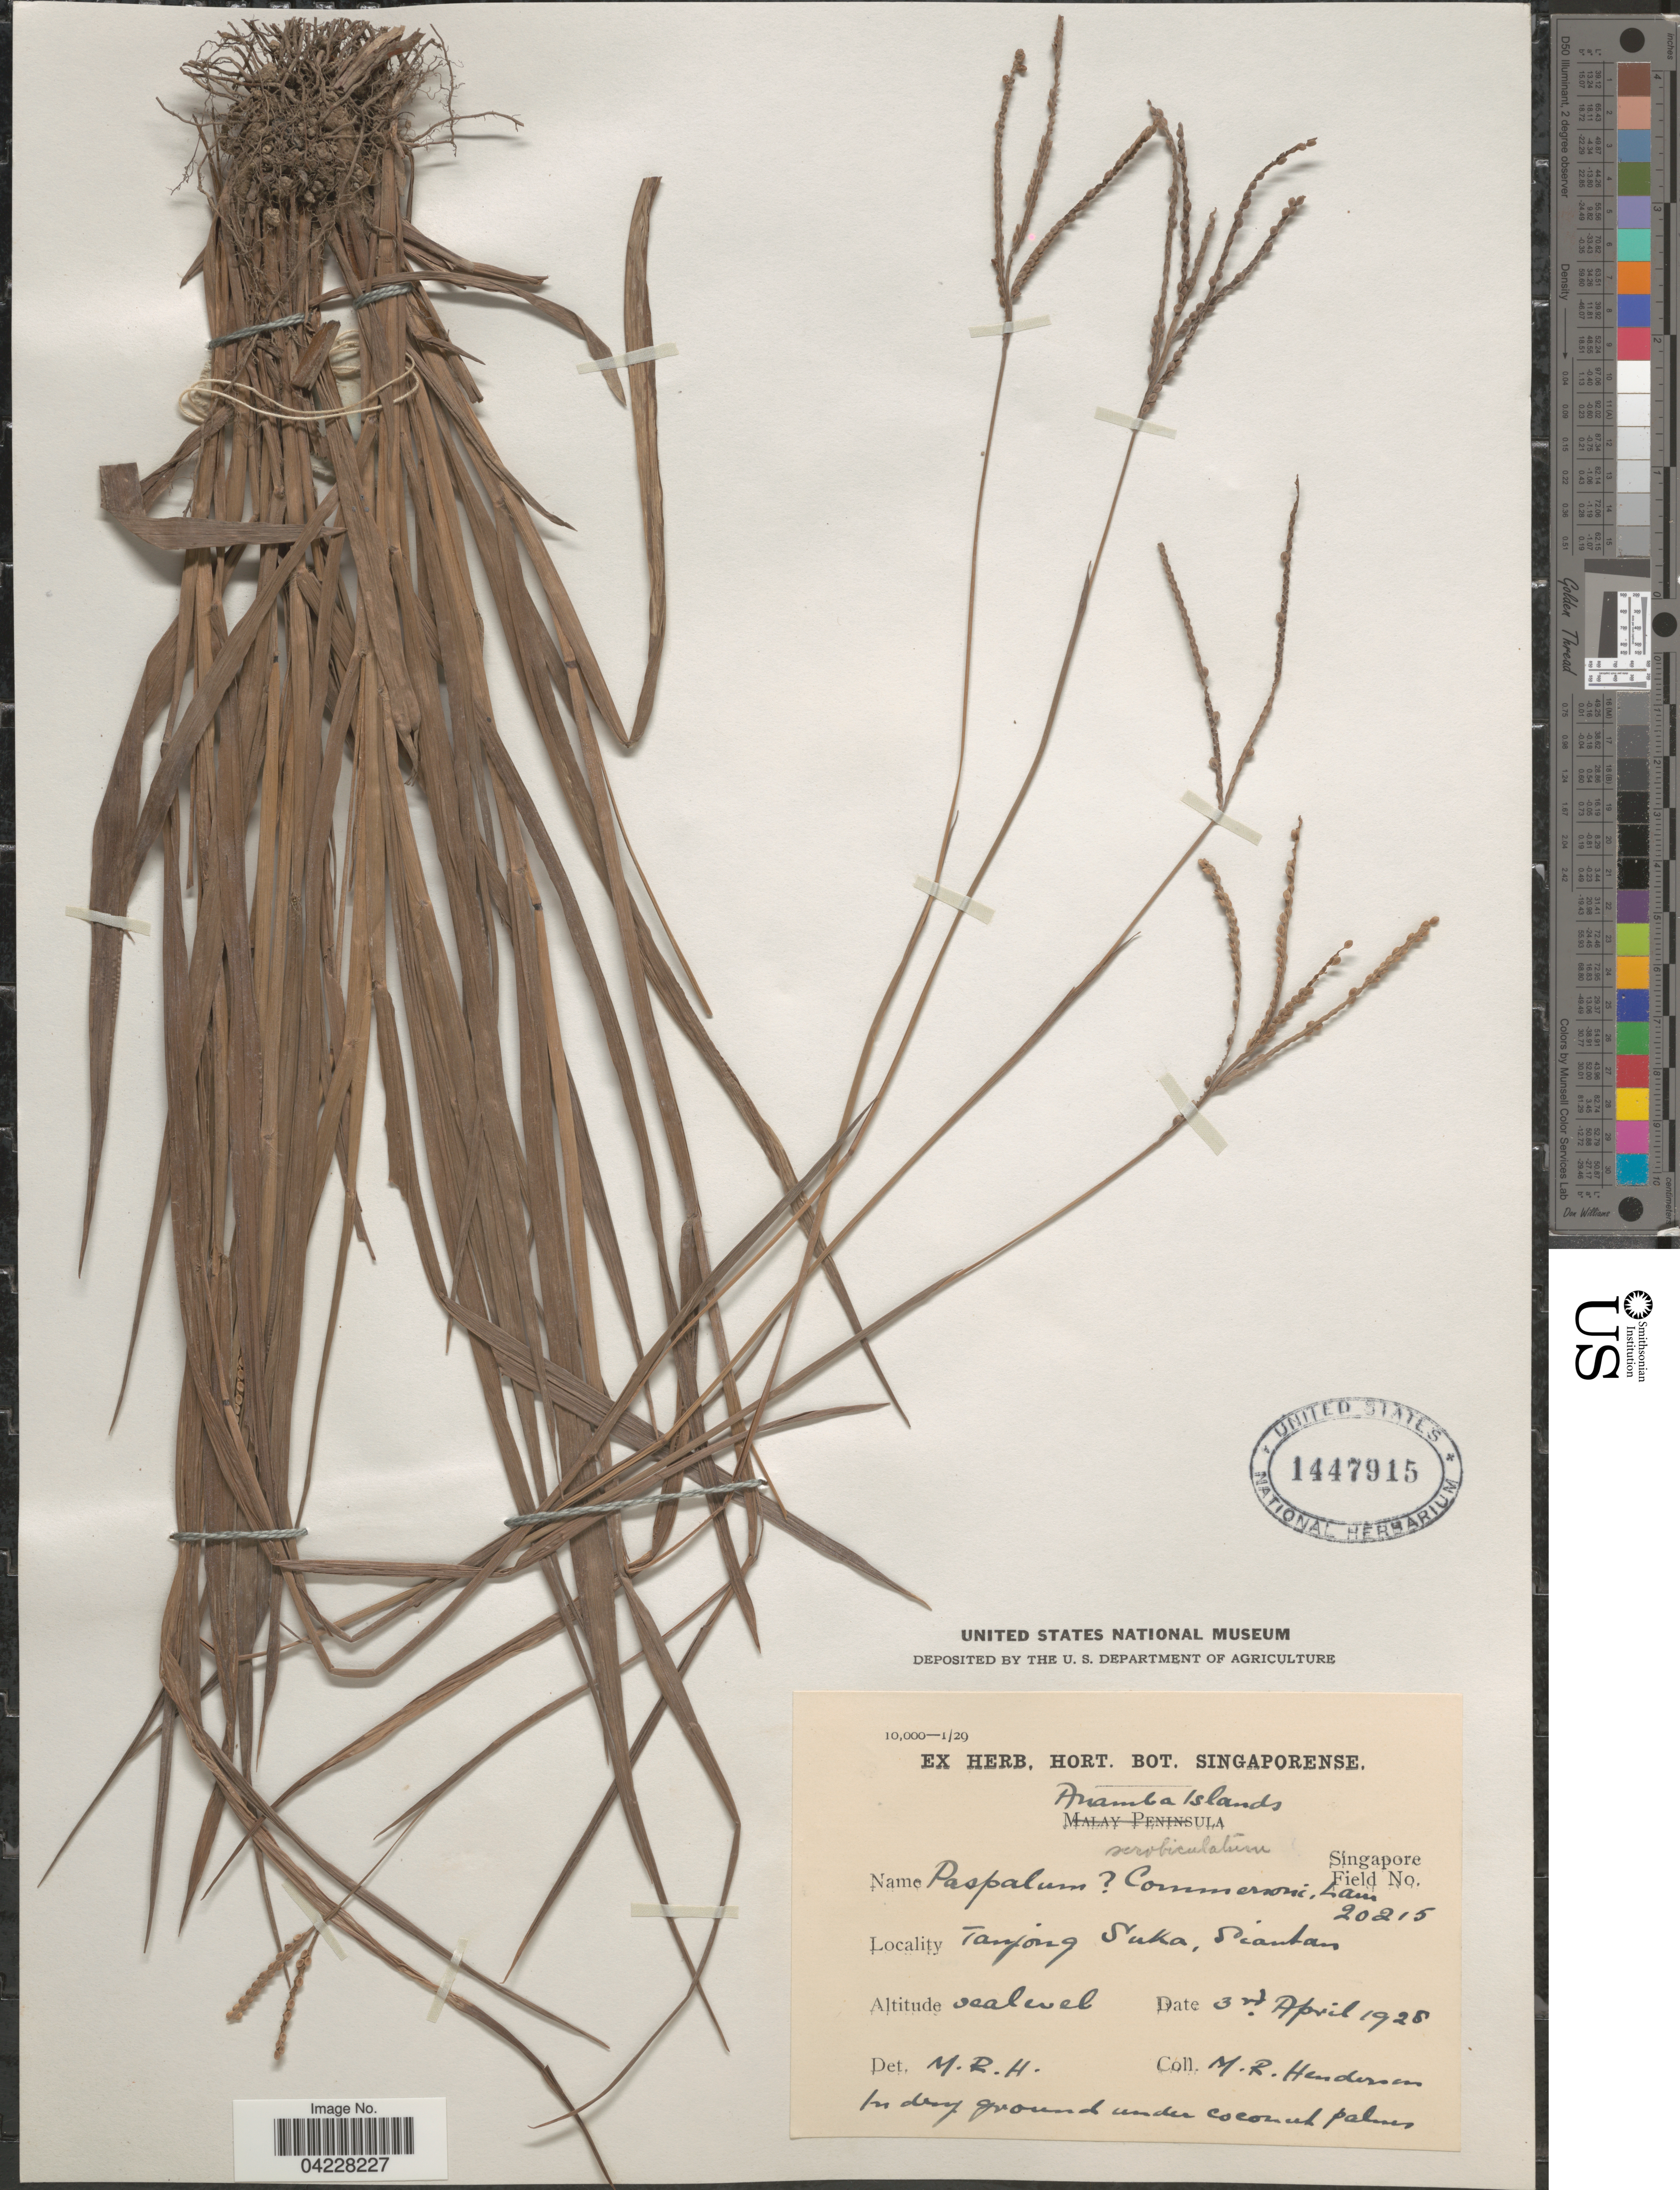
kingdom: Plantae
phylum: Tracheophyta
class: Liliopsida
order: Poales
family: Poaceae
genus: Paspalum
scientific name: Paspalum scrobiculatum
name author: L.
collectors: M. Henderson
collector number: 20215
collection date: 1928-04-03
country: Indonesia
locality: Anamba Islands. Tanjong Suka, Siantan.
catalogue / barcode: US 1447915